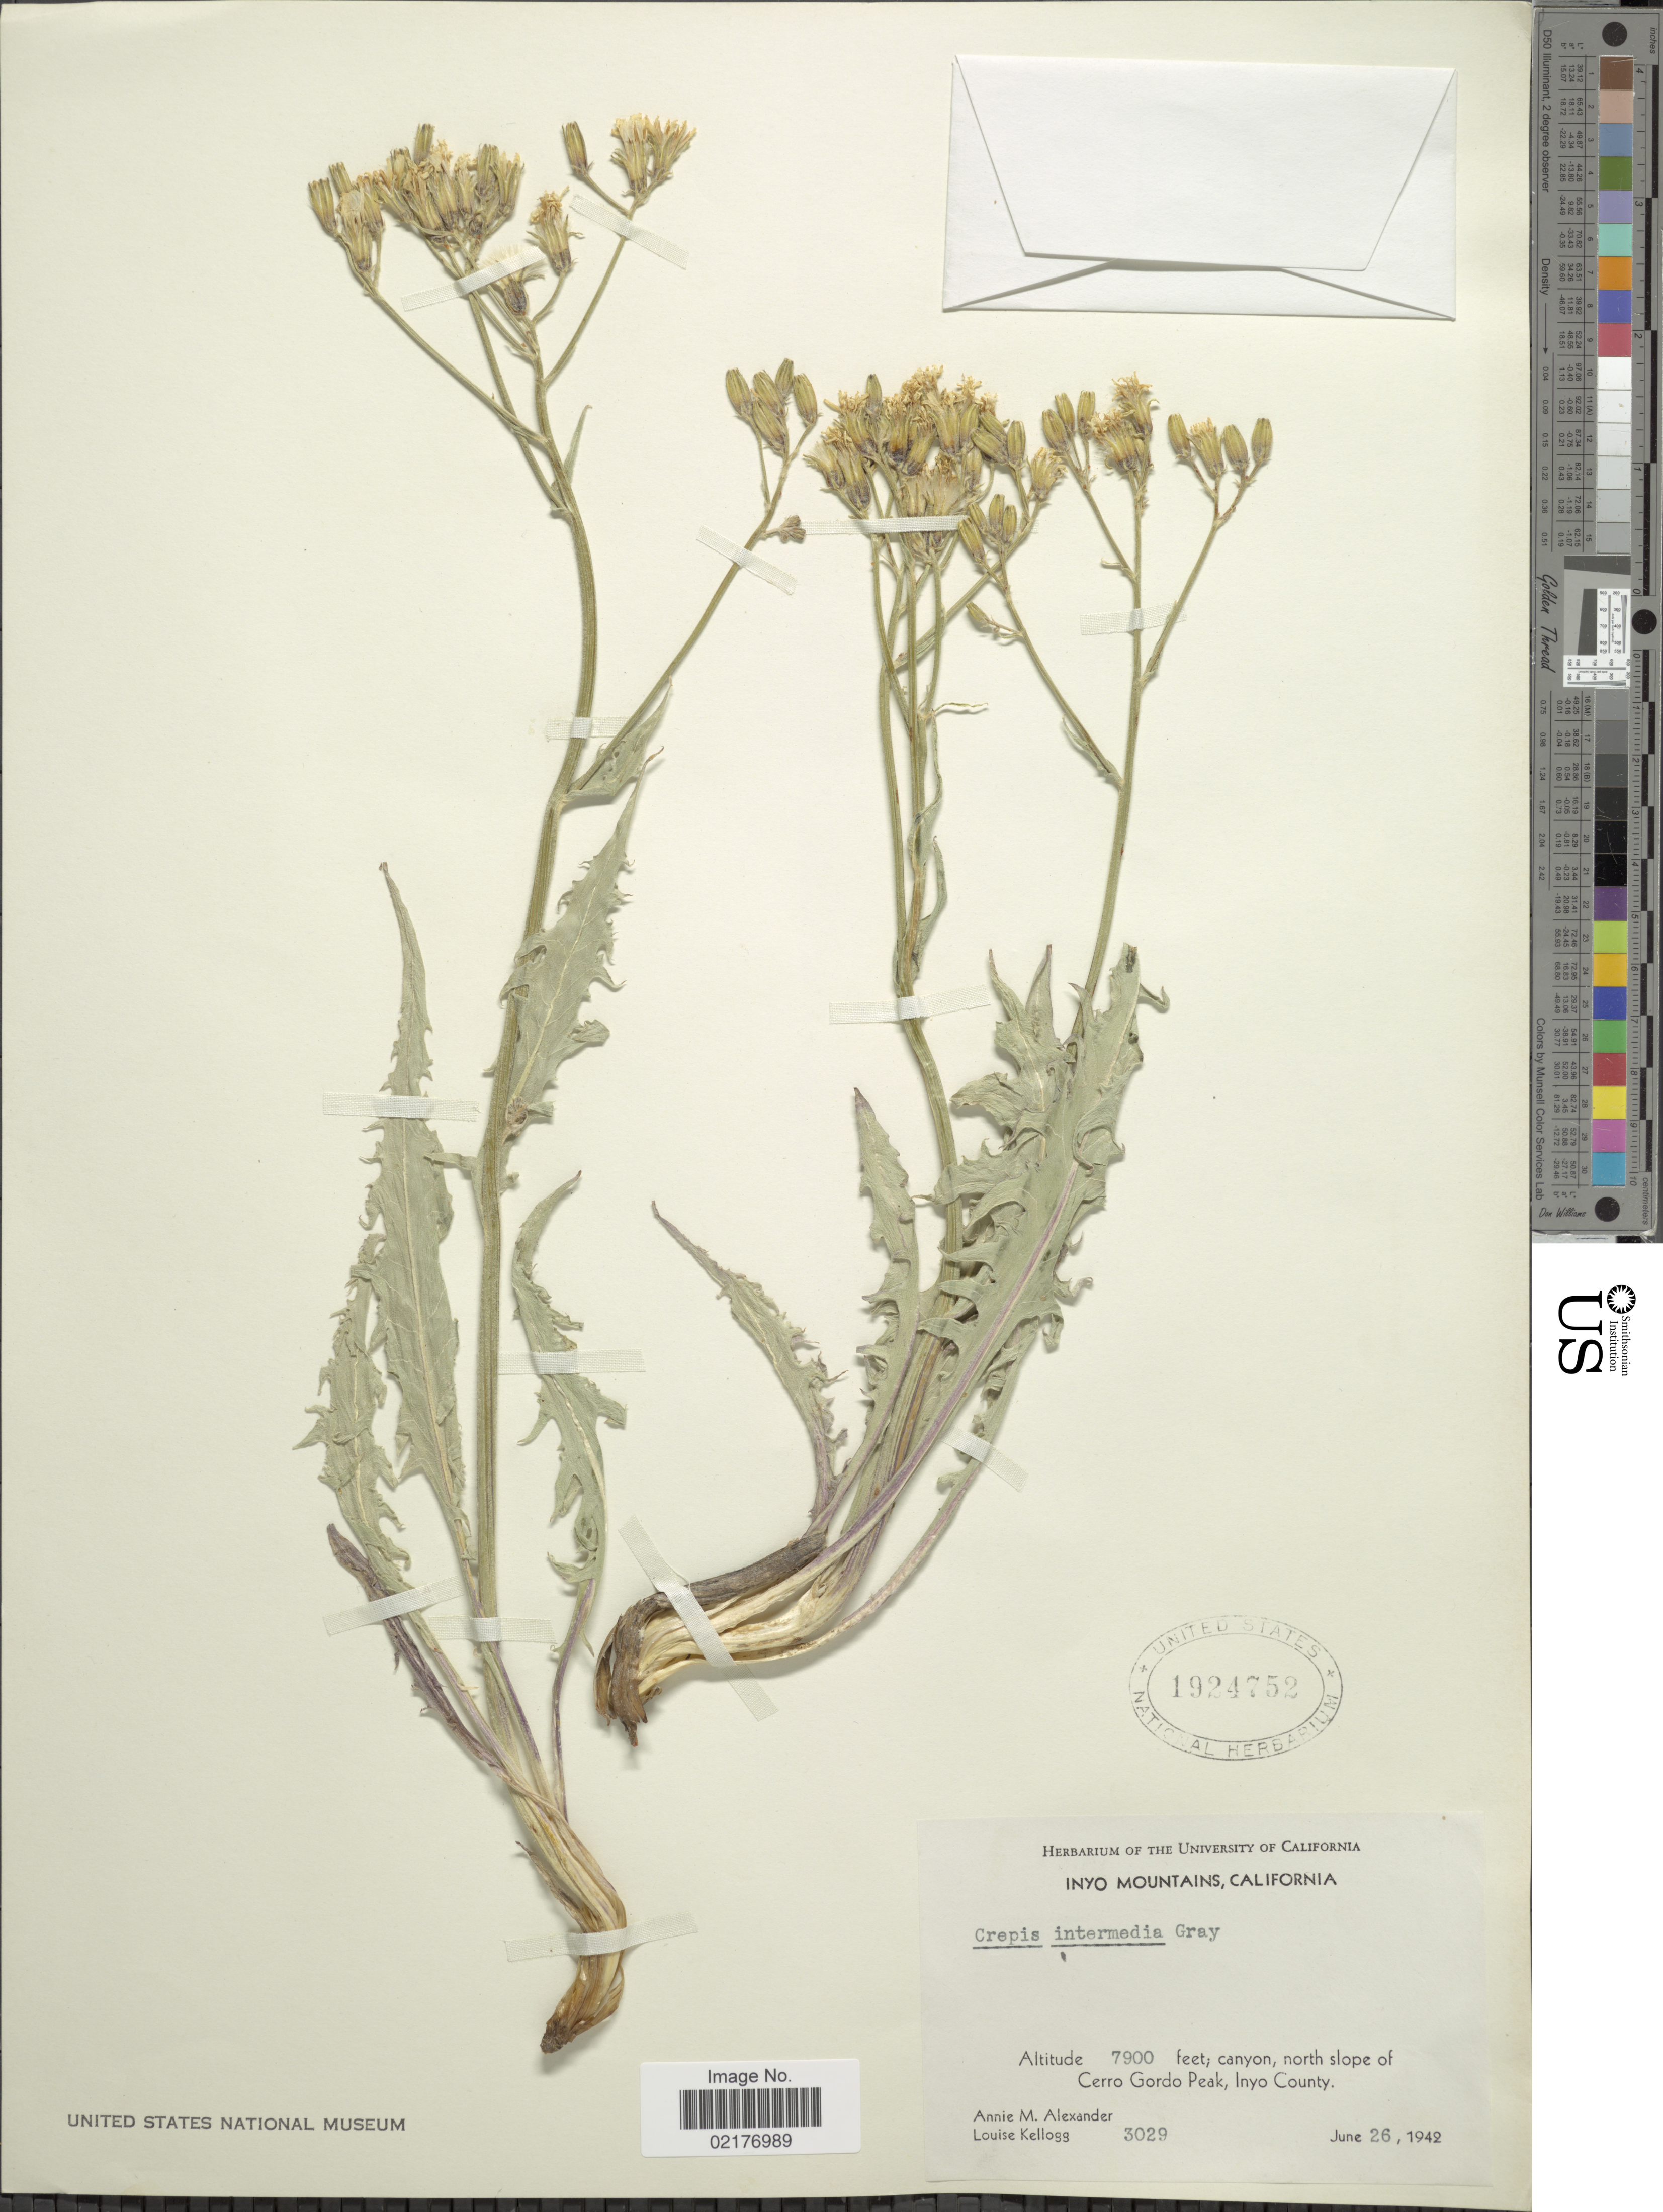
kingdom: Plantae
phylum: Tracheophyta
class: Magnoliopsida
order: Asterales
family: Asteraceae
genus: Crepis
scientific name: Crepis intermedia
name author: A. Gray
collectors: A. M. Alexander & L. Kellogg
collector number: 3029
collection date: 1942-06-26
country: United States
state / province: California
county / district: Inyo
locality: Inyo Mountains, California, Canyon, north slope of Cerro Gordo Peak, Inyo County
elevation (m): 2408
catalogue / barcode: US 1924752